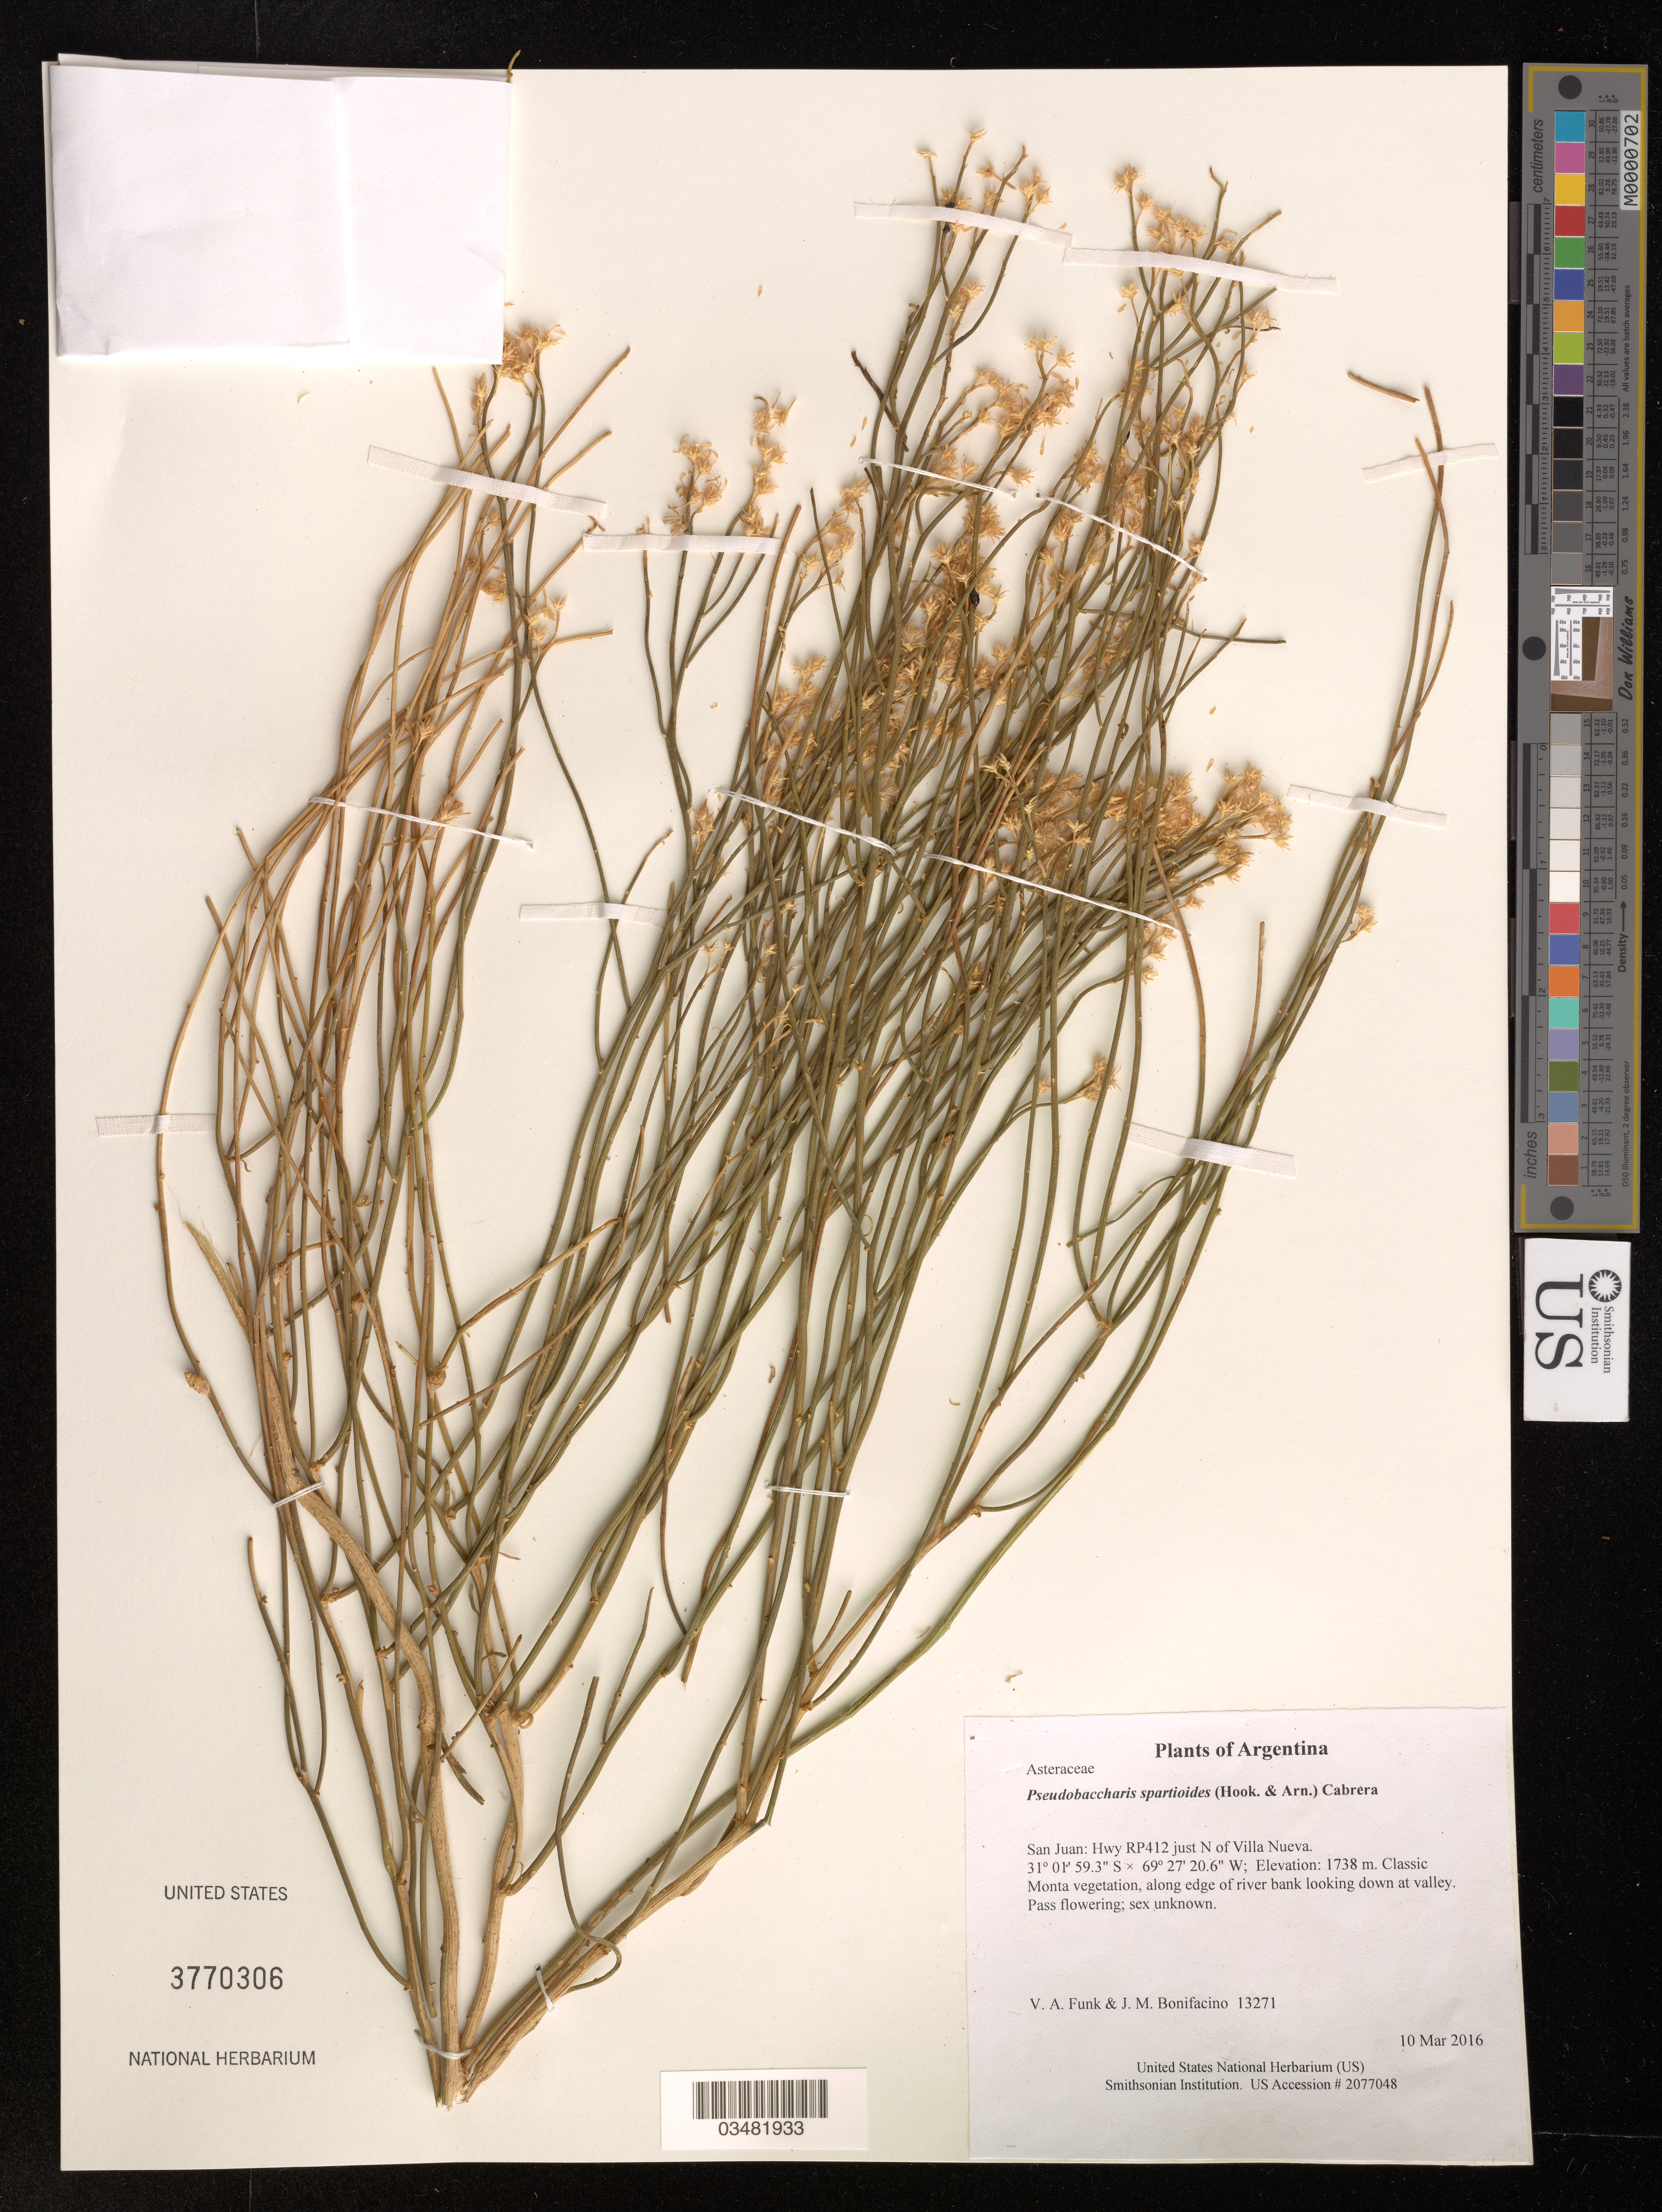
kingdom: Plantae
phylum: Tracheophyta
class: Magnoliopsida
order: Asterales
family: Asteraceae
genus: Baccharis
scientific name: Baccharis spartioides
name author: (Hook. & Arn. ex DC.) J. Rémy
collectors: V. Funk & M. Bonifacino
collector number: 13271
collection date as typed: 10 March 2016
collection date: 2016-03-10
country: Argentina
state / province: San Juan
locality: Hwy RP412 just N of Villa Nueva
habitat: Classic Monta vegetation, along edge of river bank looking down at valley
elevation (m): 1738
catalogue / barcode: US 3770306